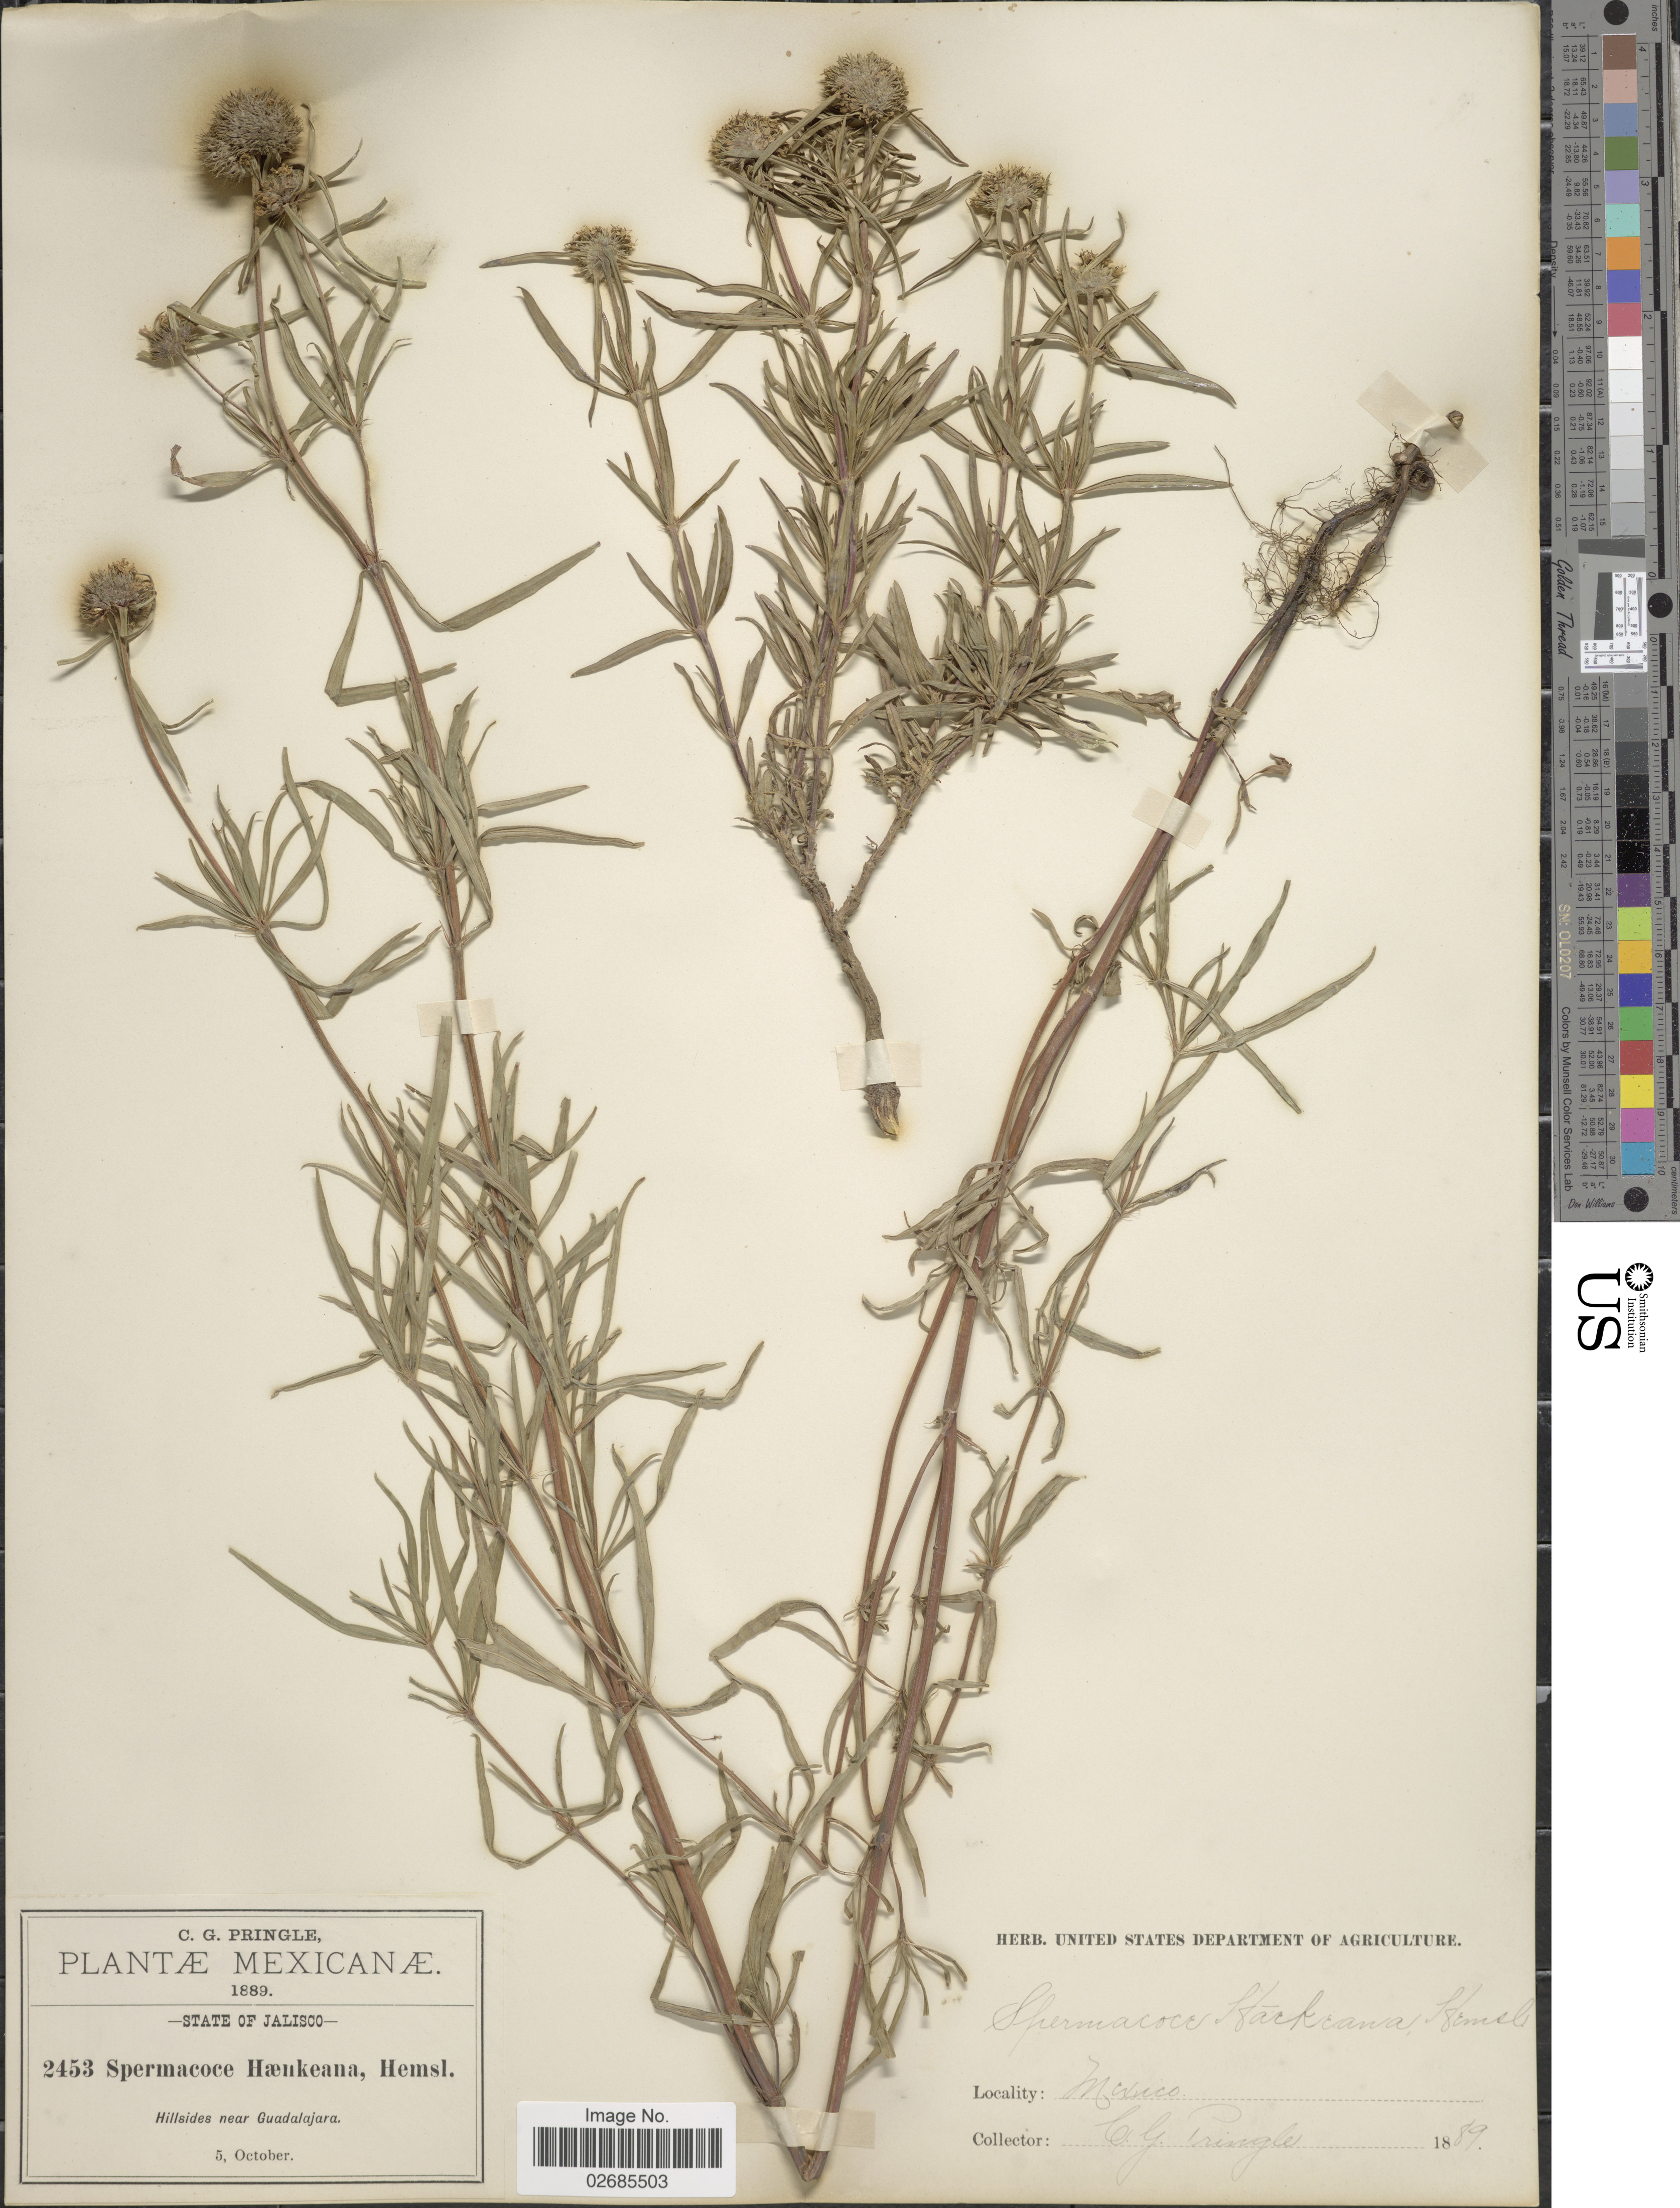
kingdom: Plantae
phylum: Tracheophyta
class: Magnoliopsida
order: Gentianales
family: Rubiaceae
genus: Borreria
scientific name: Borreria haenkeana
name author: DC.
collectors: C. G. Pringle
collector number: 2453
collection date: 1889-10-05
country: Mexico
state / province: Jalisco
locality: Hillside near Guadalajara